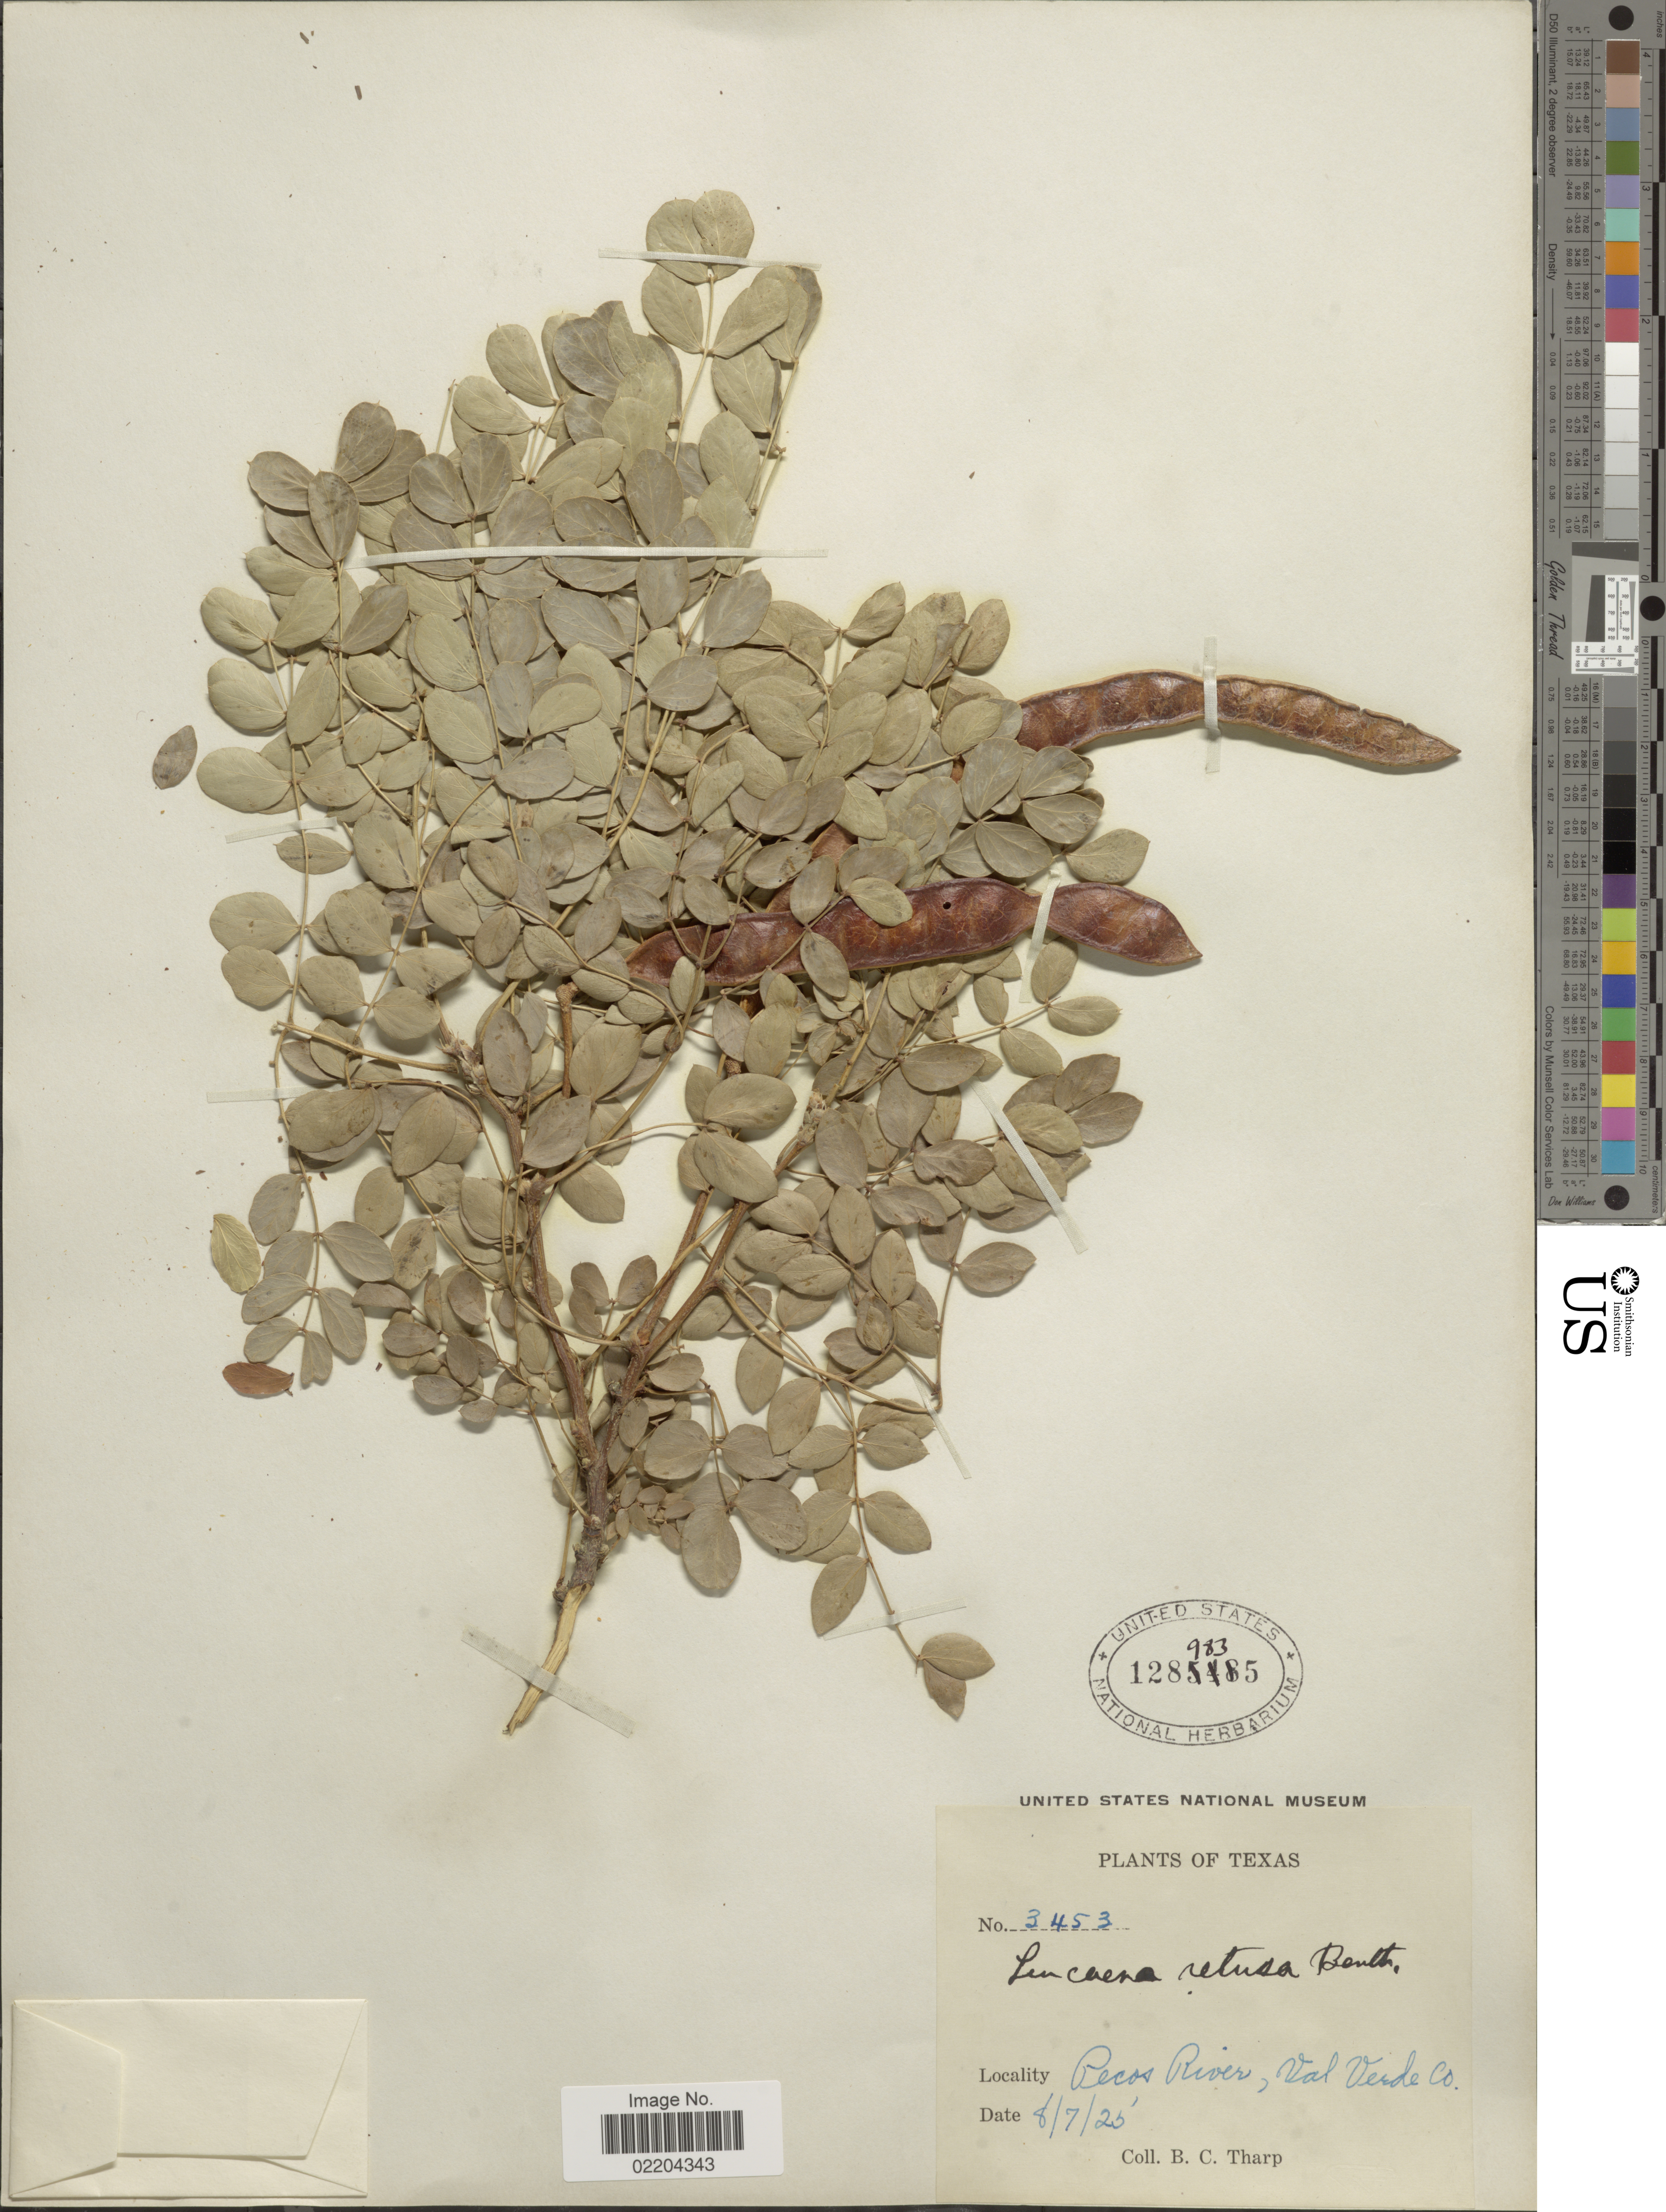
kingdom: Plantae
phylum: Tracheophyta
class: Magnoliopsida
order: Fabales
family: Fabaceae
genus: Leucaena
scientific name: Leucaena retusa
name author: Benth. in A. Gray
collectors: B. C. Tharp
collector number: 3453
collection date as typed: Transcribed d/m/y: 7/8/25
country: United States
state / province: Texas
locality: Texas, Pecos River, Val Verde Co.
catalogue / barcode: US 1289835